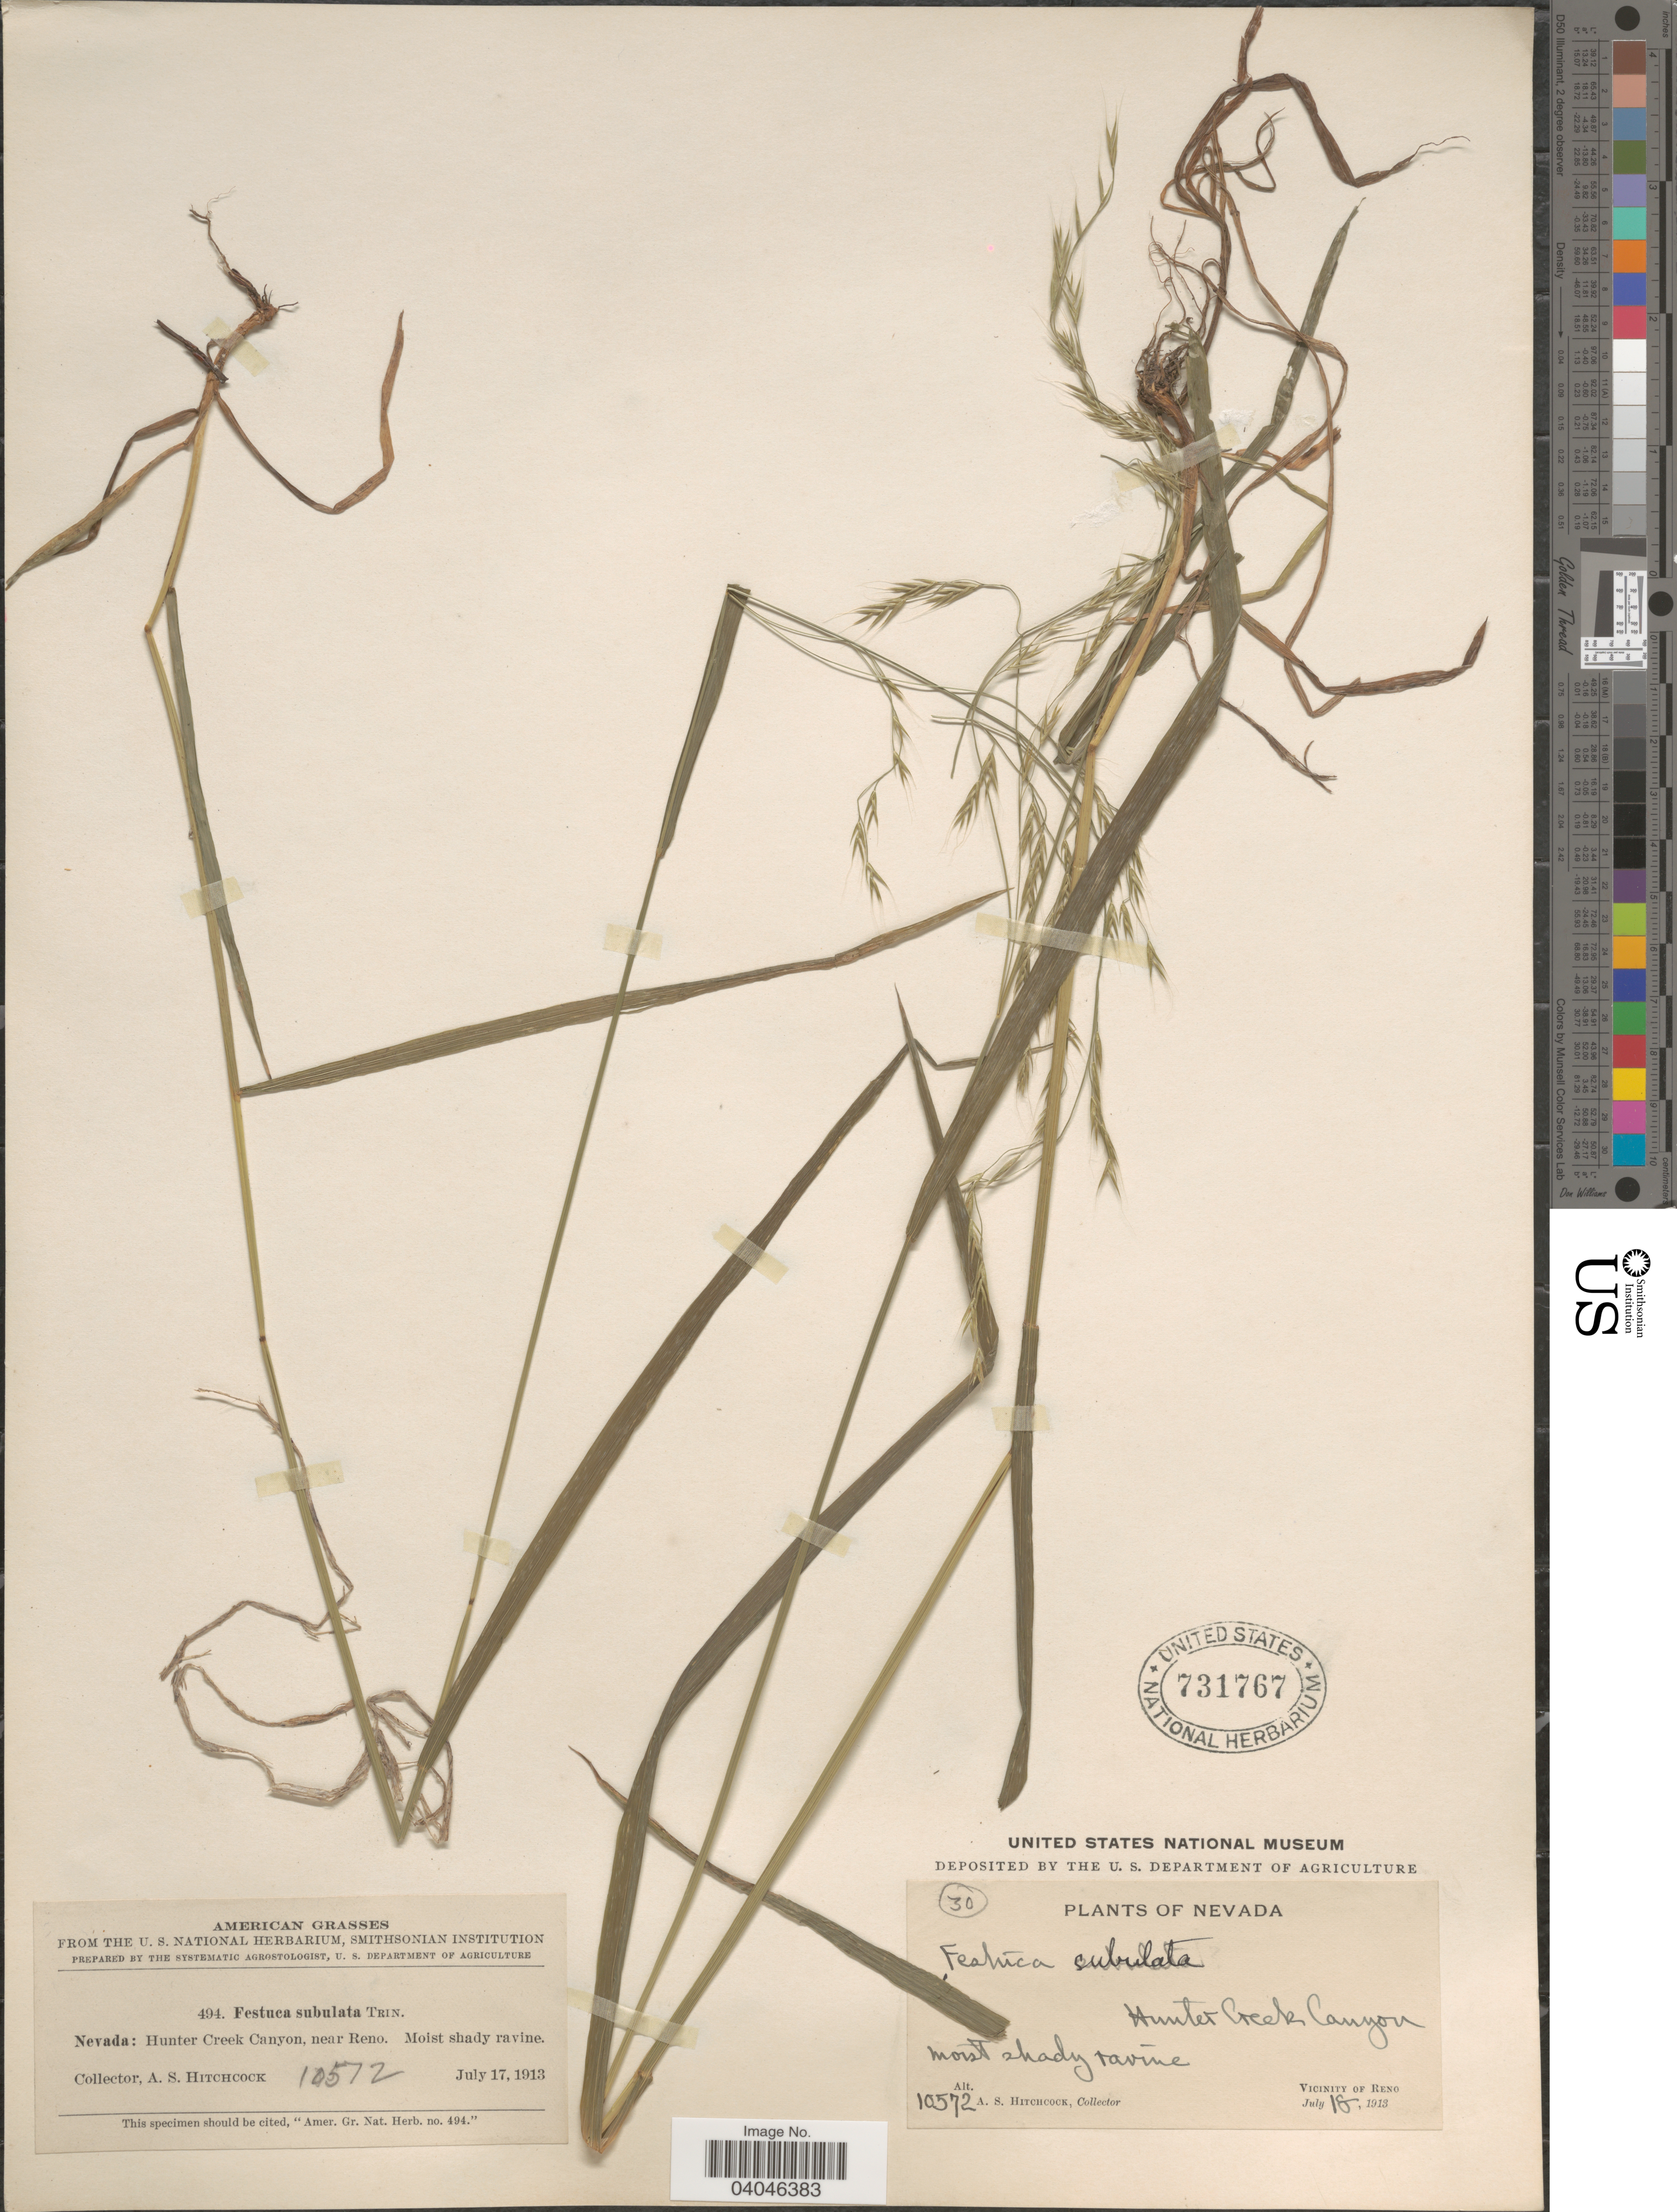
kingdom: Plantae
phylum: Tracheophyta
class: Liliopsida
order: Poales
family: Poaceae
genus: Festuca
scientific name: Festuca subulata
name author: Trin.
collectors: A. S. Hitchcock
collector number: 10572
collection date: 1913-07-17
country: United States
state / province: Nevada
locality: Hunter Creek Canyon, near Reno. Vicinity of Reno.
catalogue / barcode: US 731767